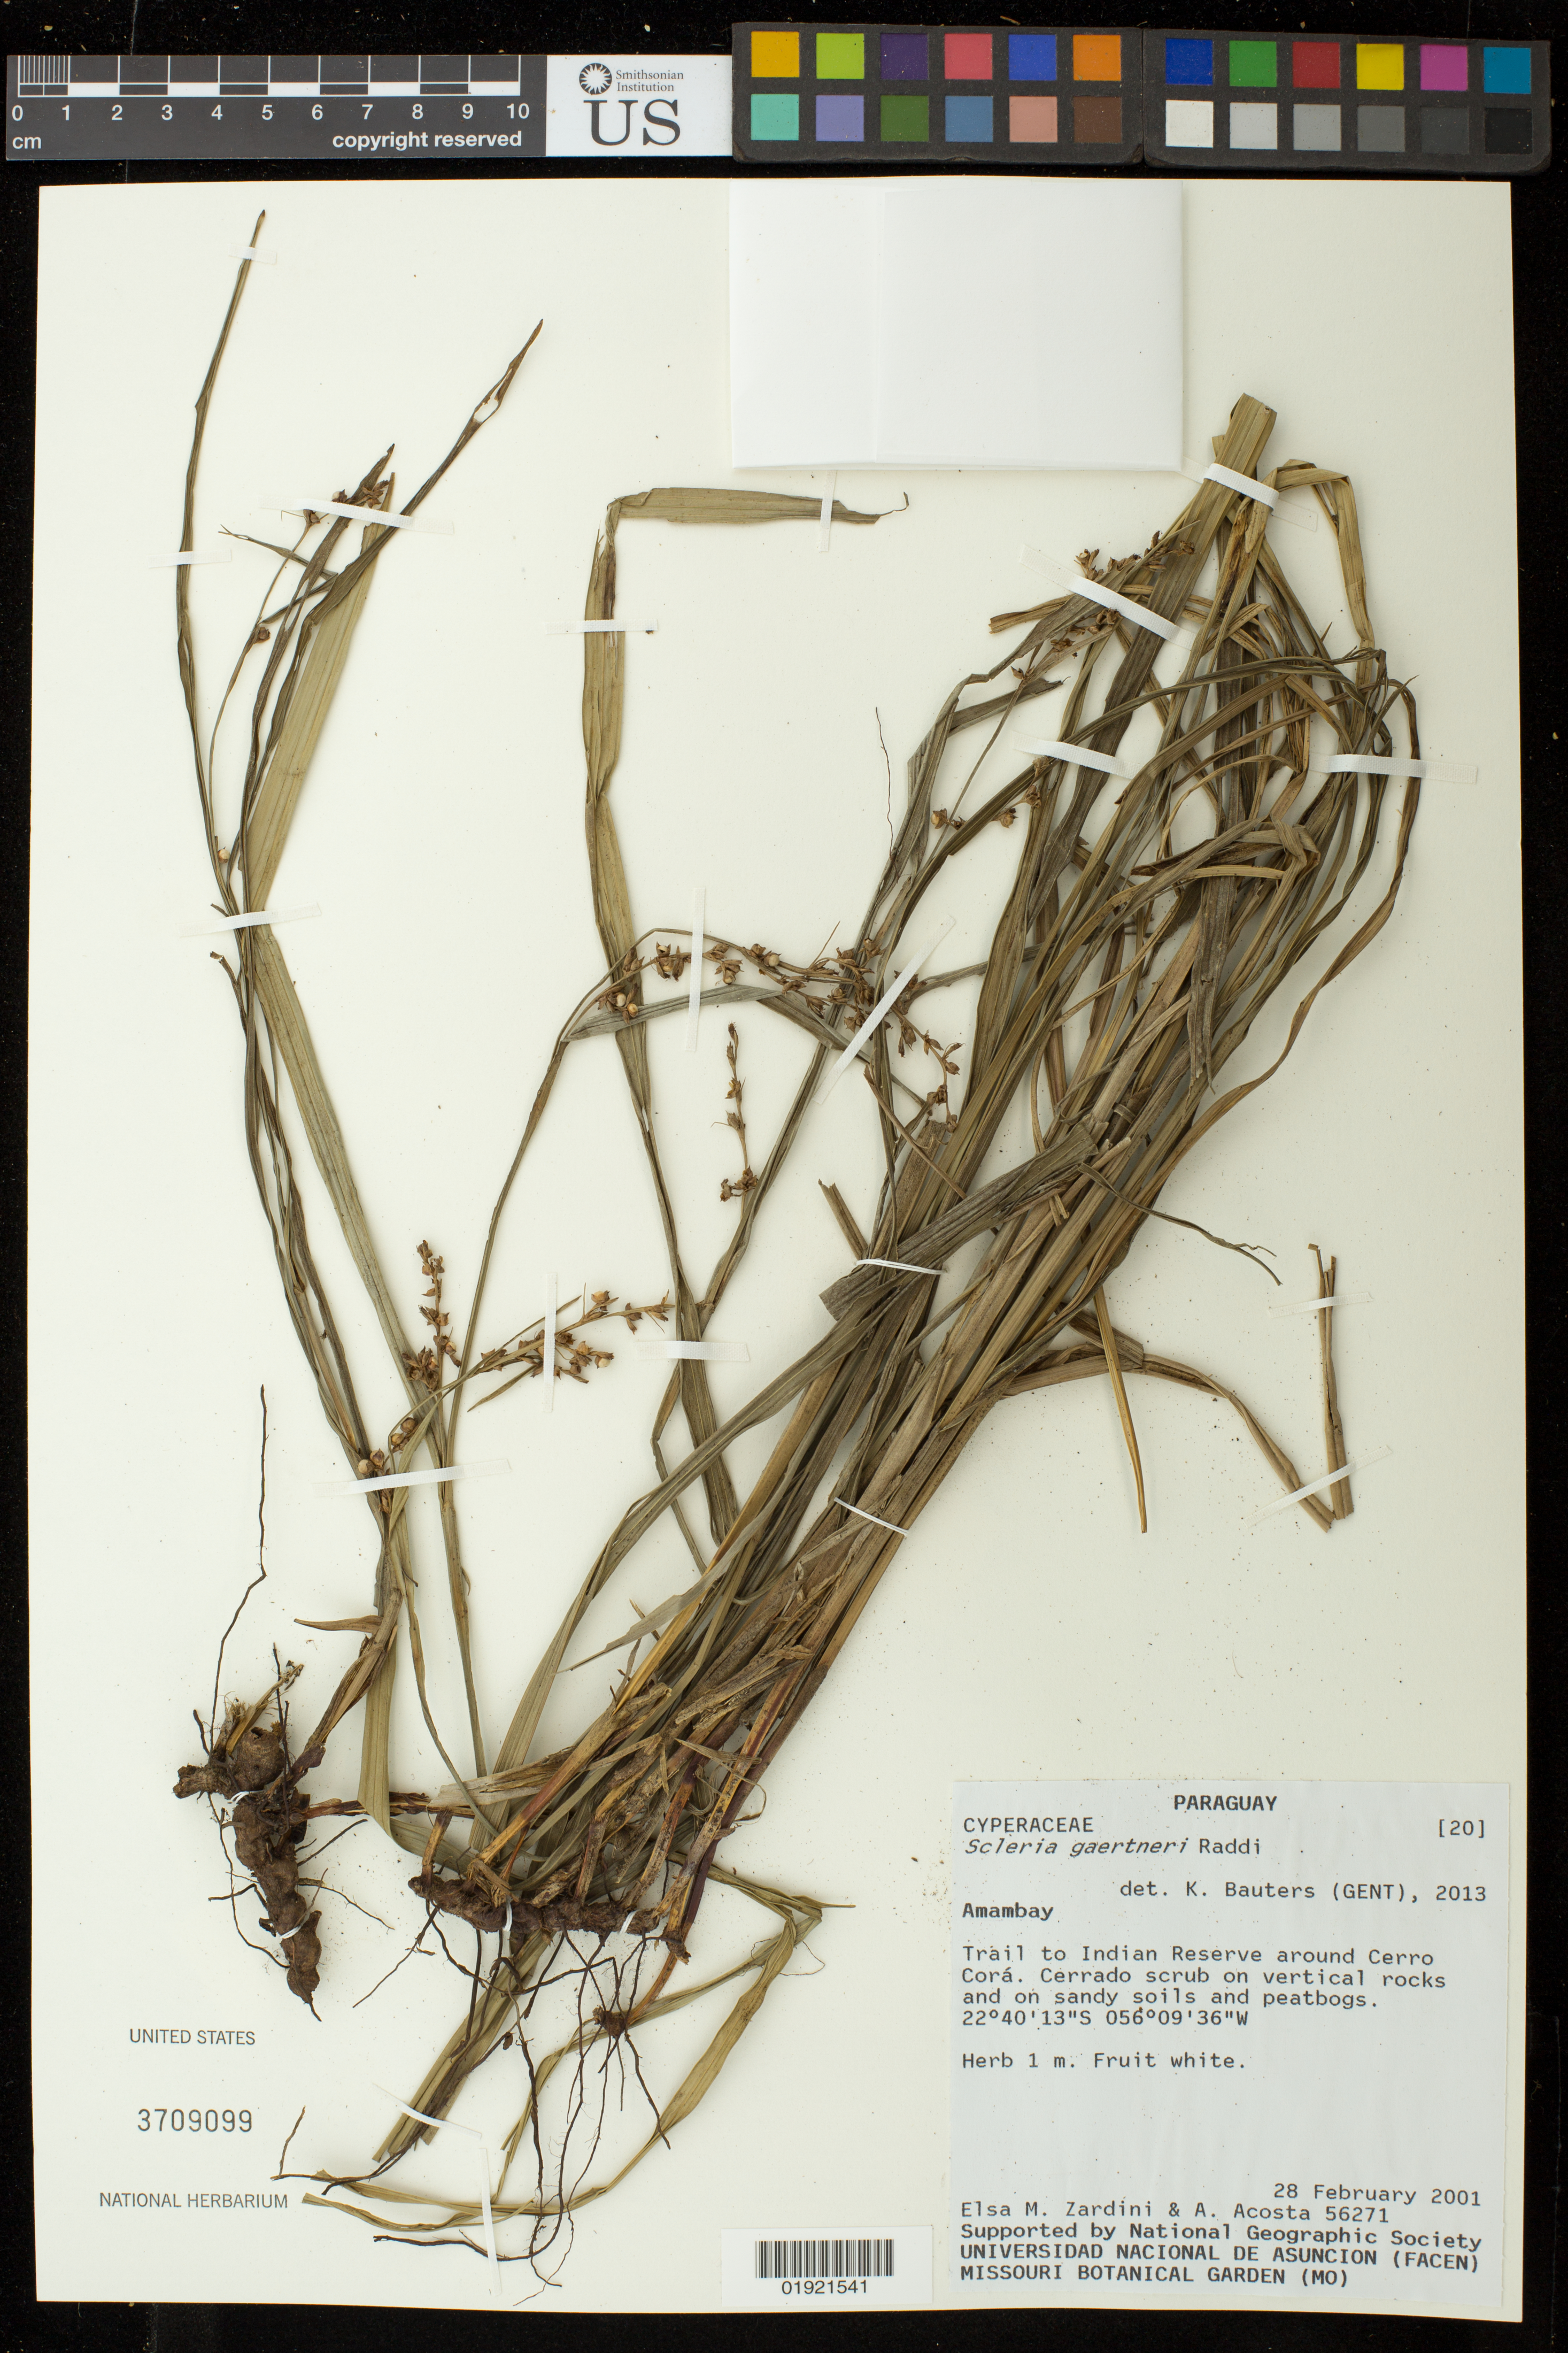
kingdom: Plantae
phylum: Tracheophyta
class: Liliopsida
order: Poales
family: Cyperaceae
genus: Scleria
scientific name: Scleria gaertneri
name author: Raddi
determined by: Strong, Mark T., (BOT), Smithsonian Institution - National Museum of Natural History (UNITED STATES)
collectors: E. Zardini & A. Acosta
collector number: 56271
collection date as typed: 28 February 2001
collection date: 2001-02-28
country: Paraguay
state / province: Amambay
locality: Trail to Indian Reserve around Cerro Cora.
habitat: Cerrado scrub on vertical rocks and on sandy soils and peatbogs.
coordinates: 22 40 13 S, 56 09 36 W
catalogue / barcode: US 3709099